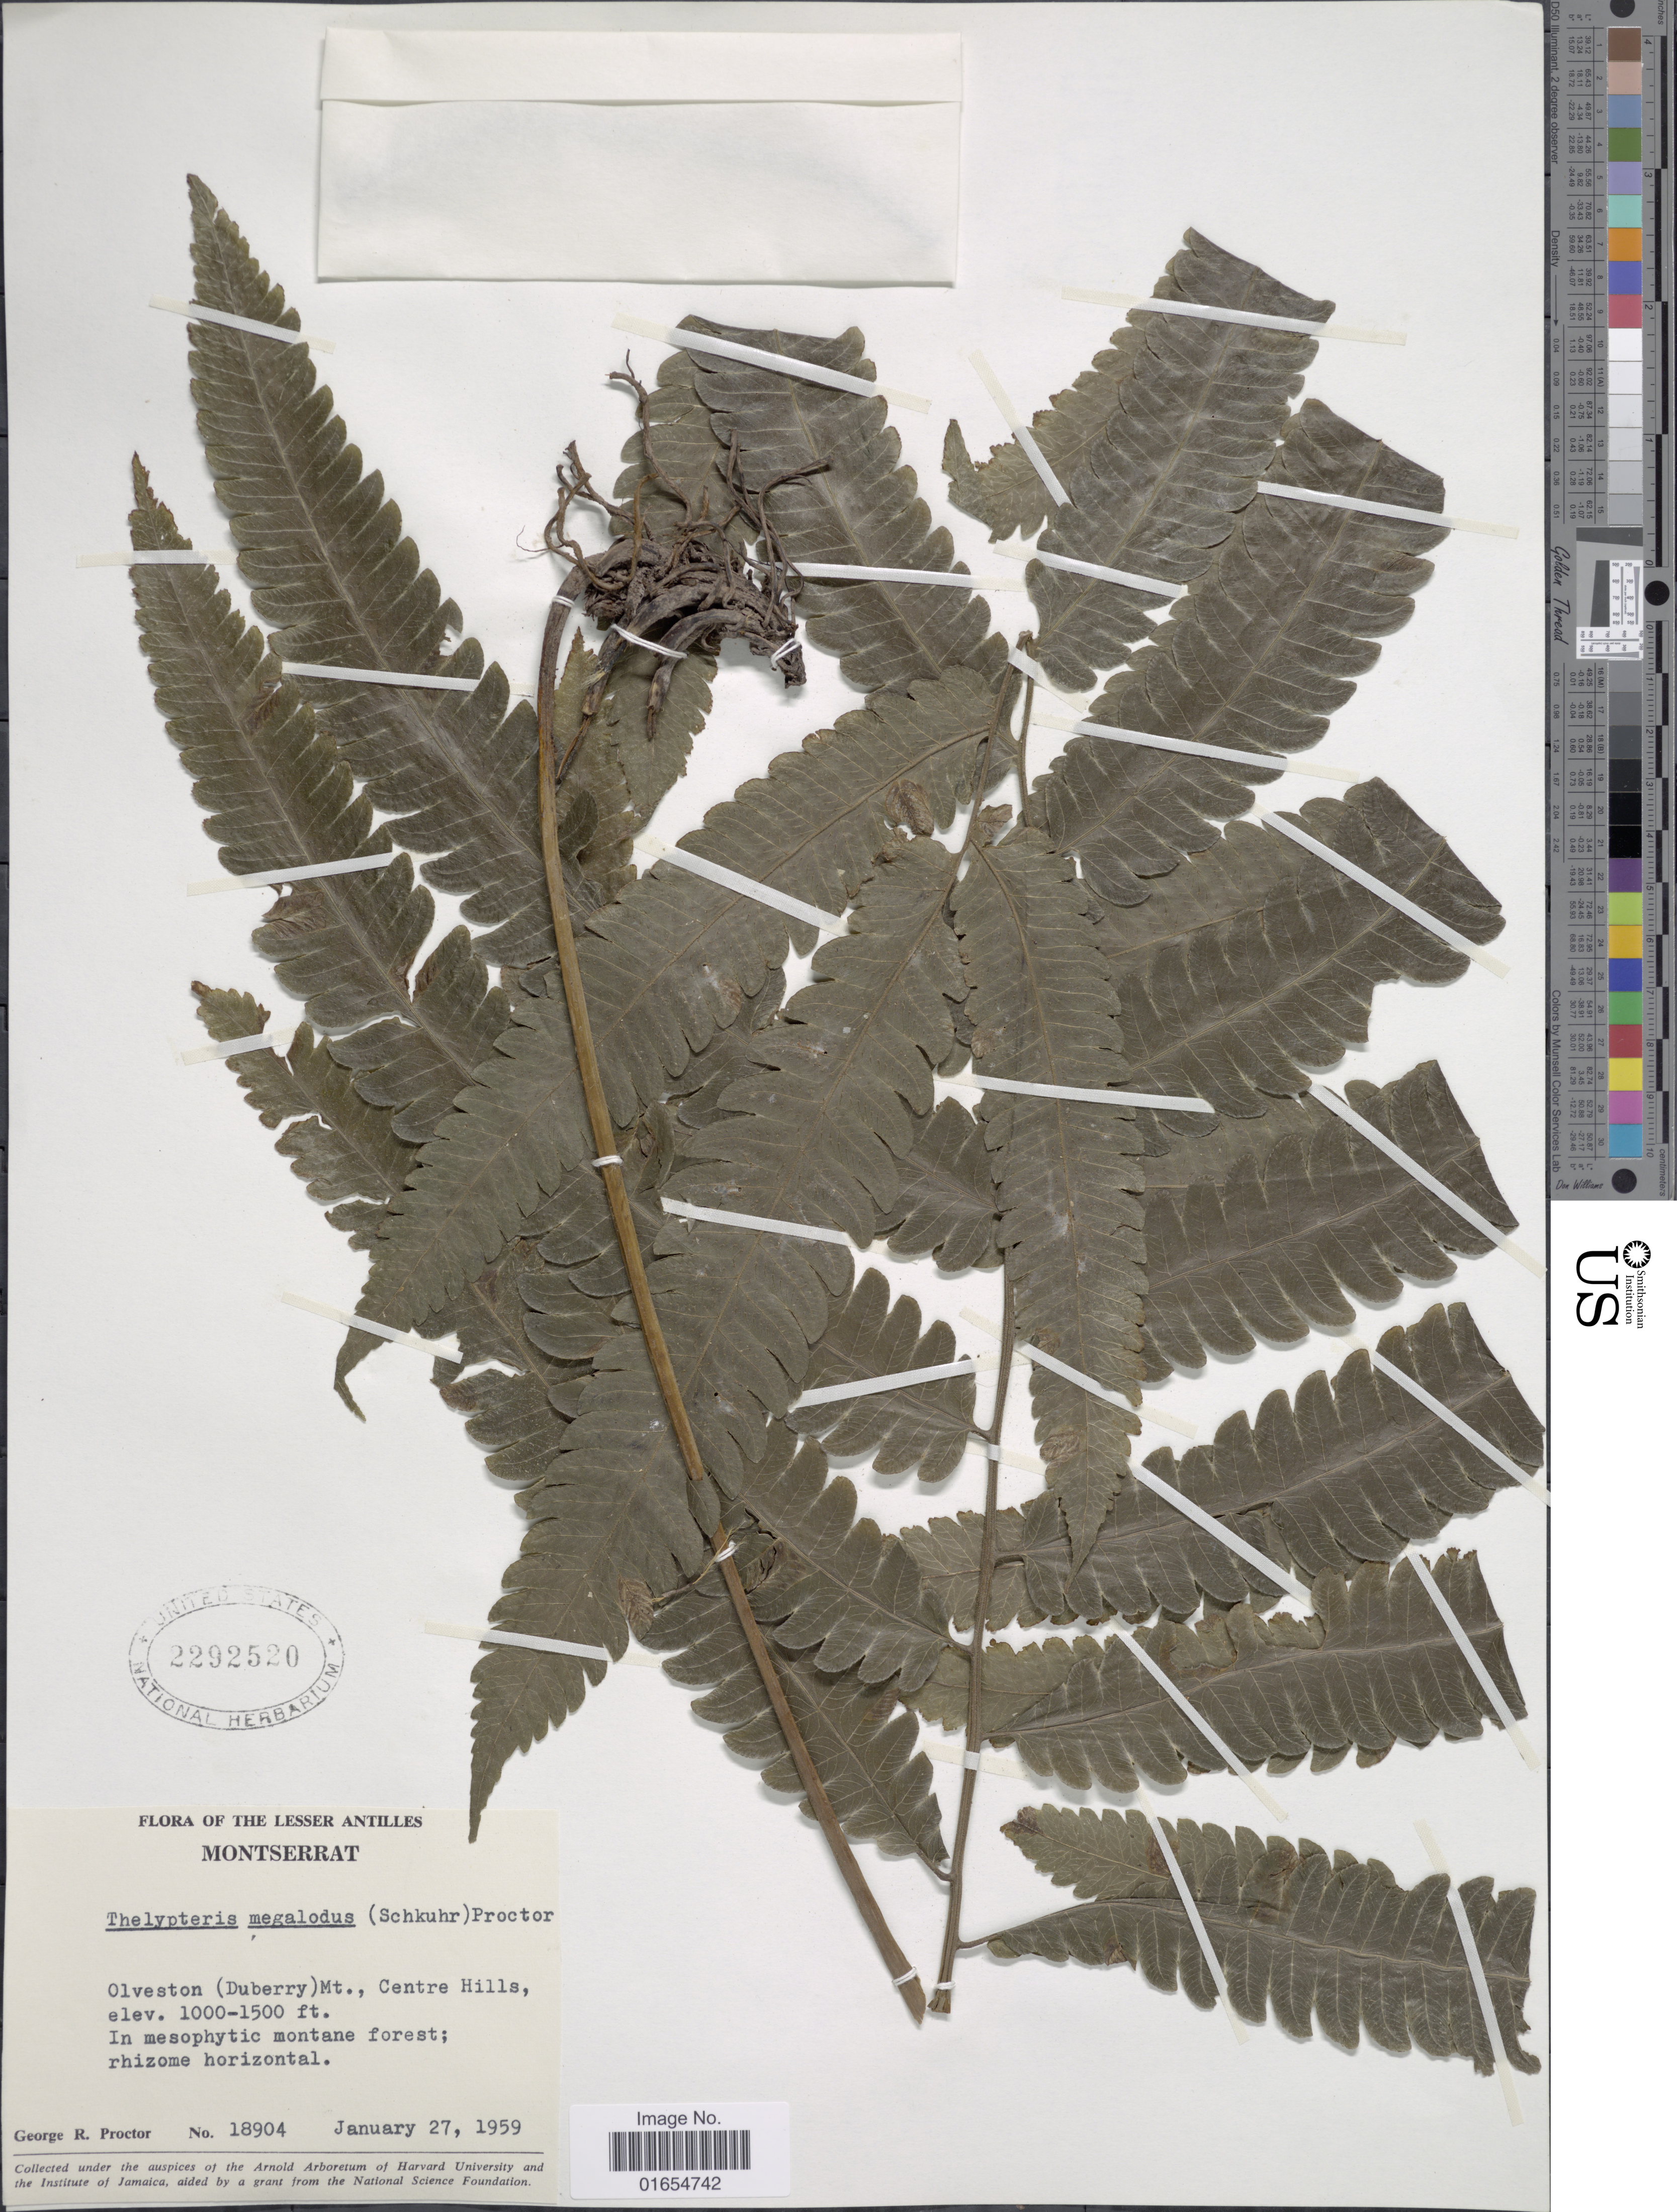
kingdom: Plantae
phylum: Tracheophyta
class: Polypodiopsida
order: Polypodiales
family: Thelypteridaceae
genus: Goniopteris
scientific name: Goniopteris pennata (Poir.) comb. nov., ined 2015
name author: (Poir.)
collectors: G. Proctor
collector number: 18904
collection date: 1959-01-27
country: Montserrat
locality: The Lesser Antilles, Montserrat, Olveston (Duberry) Mt. Centre Hills, In mesophytic montane forest; rhizome horizontal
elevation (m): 305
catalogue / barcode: US 2292520